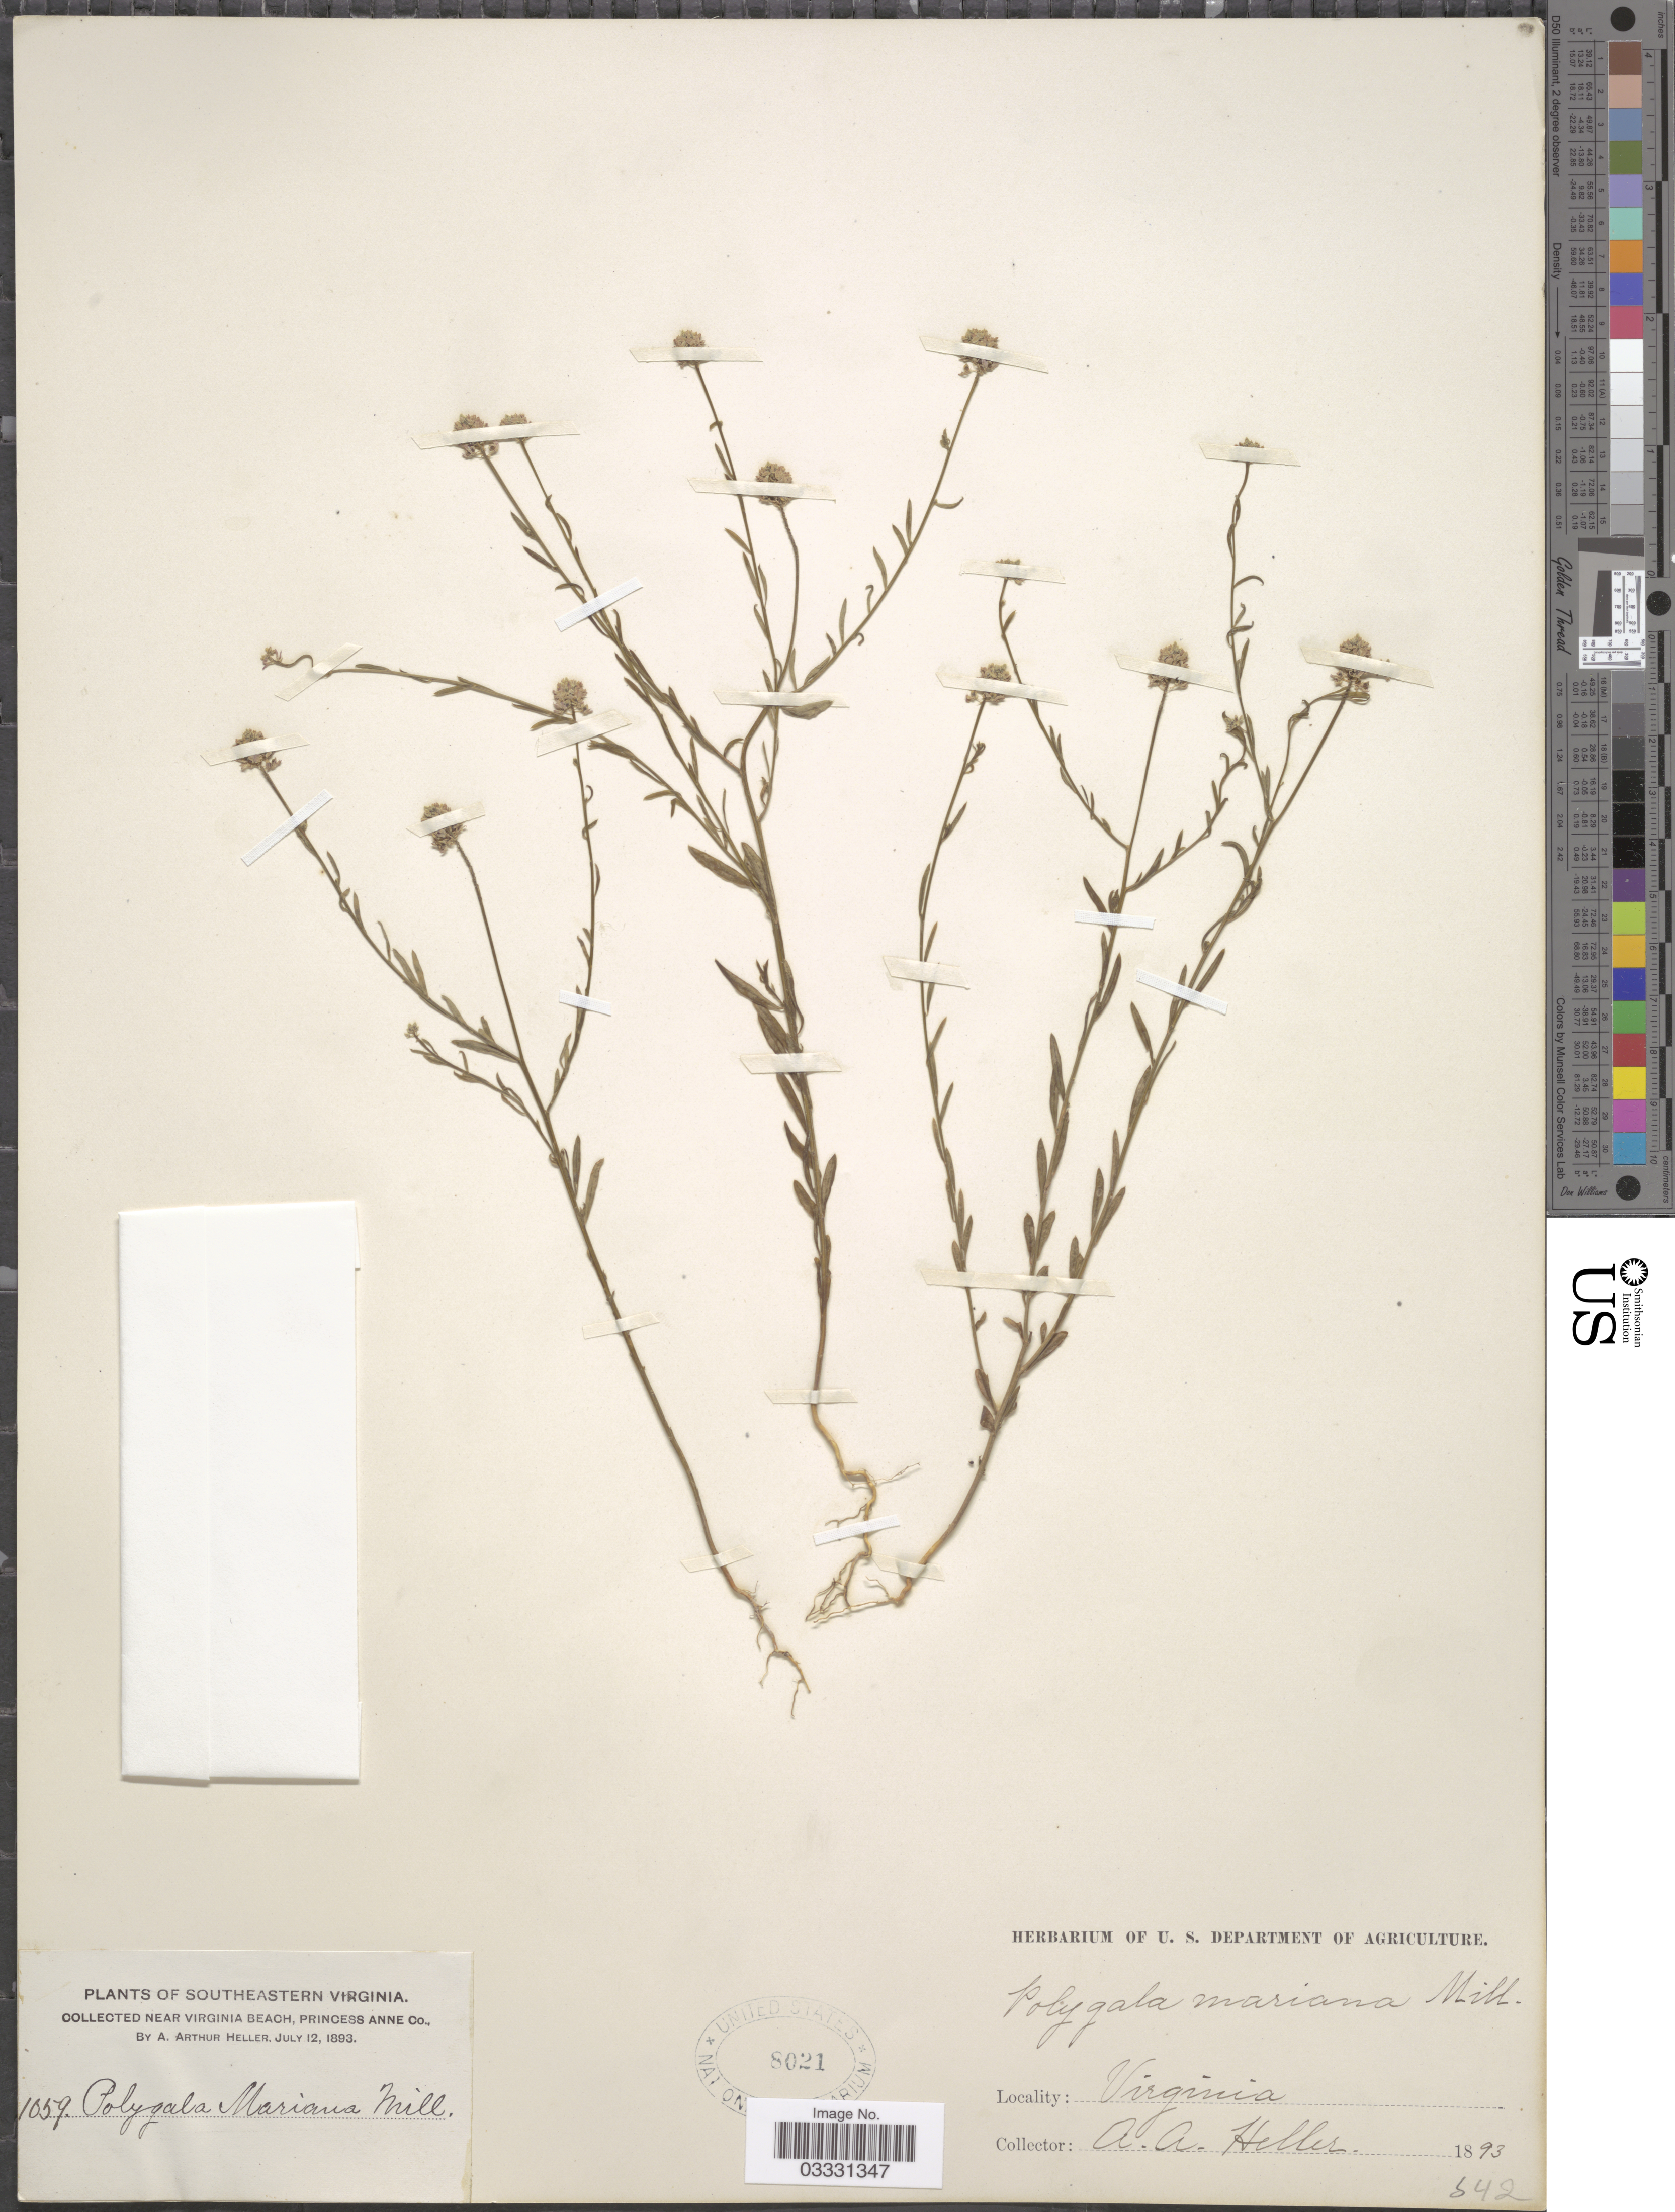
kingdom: Plantae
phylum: Tracheophyta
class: Magnoliopsida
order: Fabales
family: Polygalaceae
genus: Polygala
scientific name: Polygala mariana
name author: Mill.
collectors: A. A. Heller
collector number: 1059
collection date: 1893-07-12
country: United States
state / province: Virginia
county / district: City of Virginia Beach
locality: Southeastern Virginia. Near Viginia beach, Princess Anne (=historic county name) Co.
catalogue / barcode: US 8021